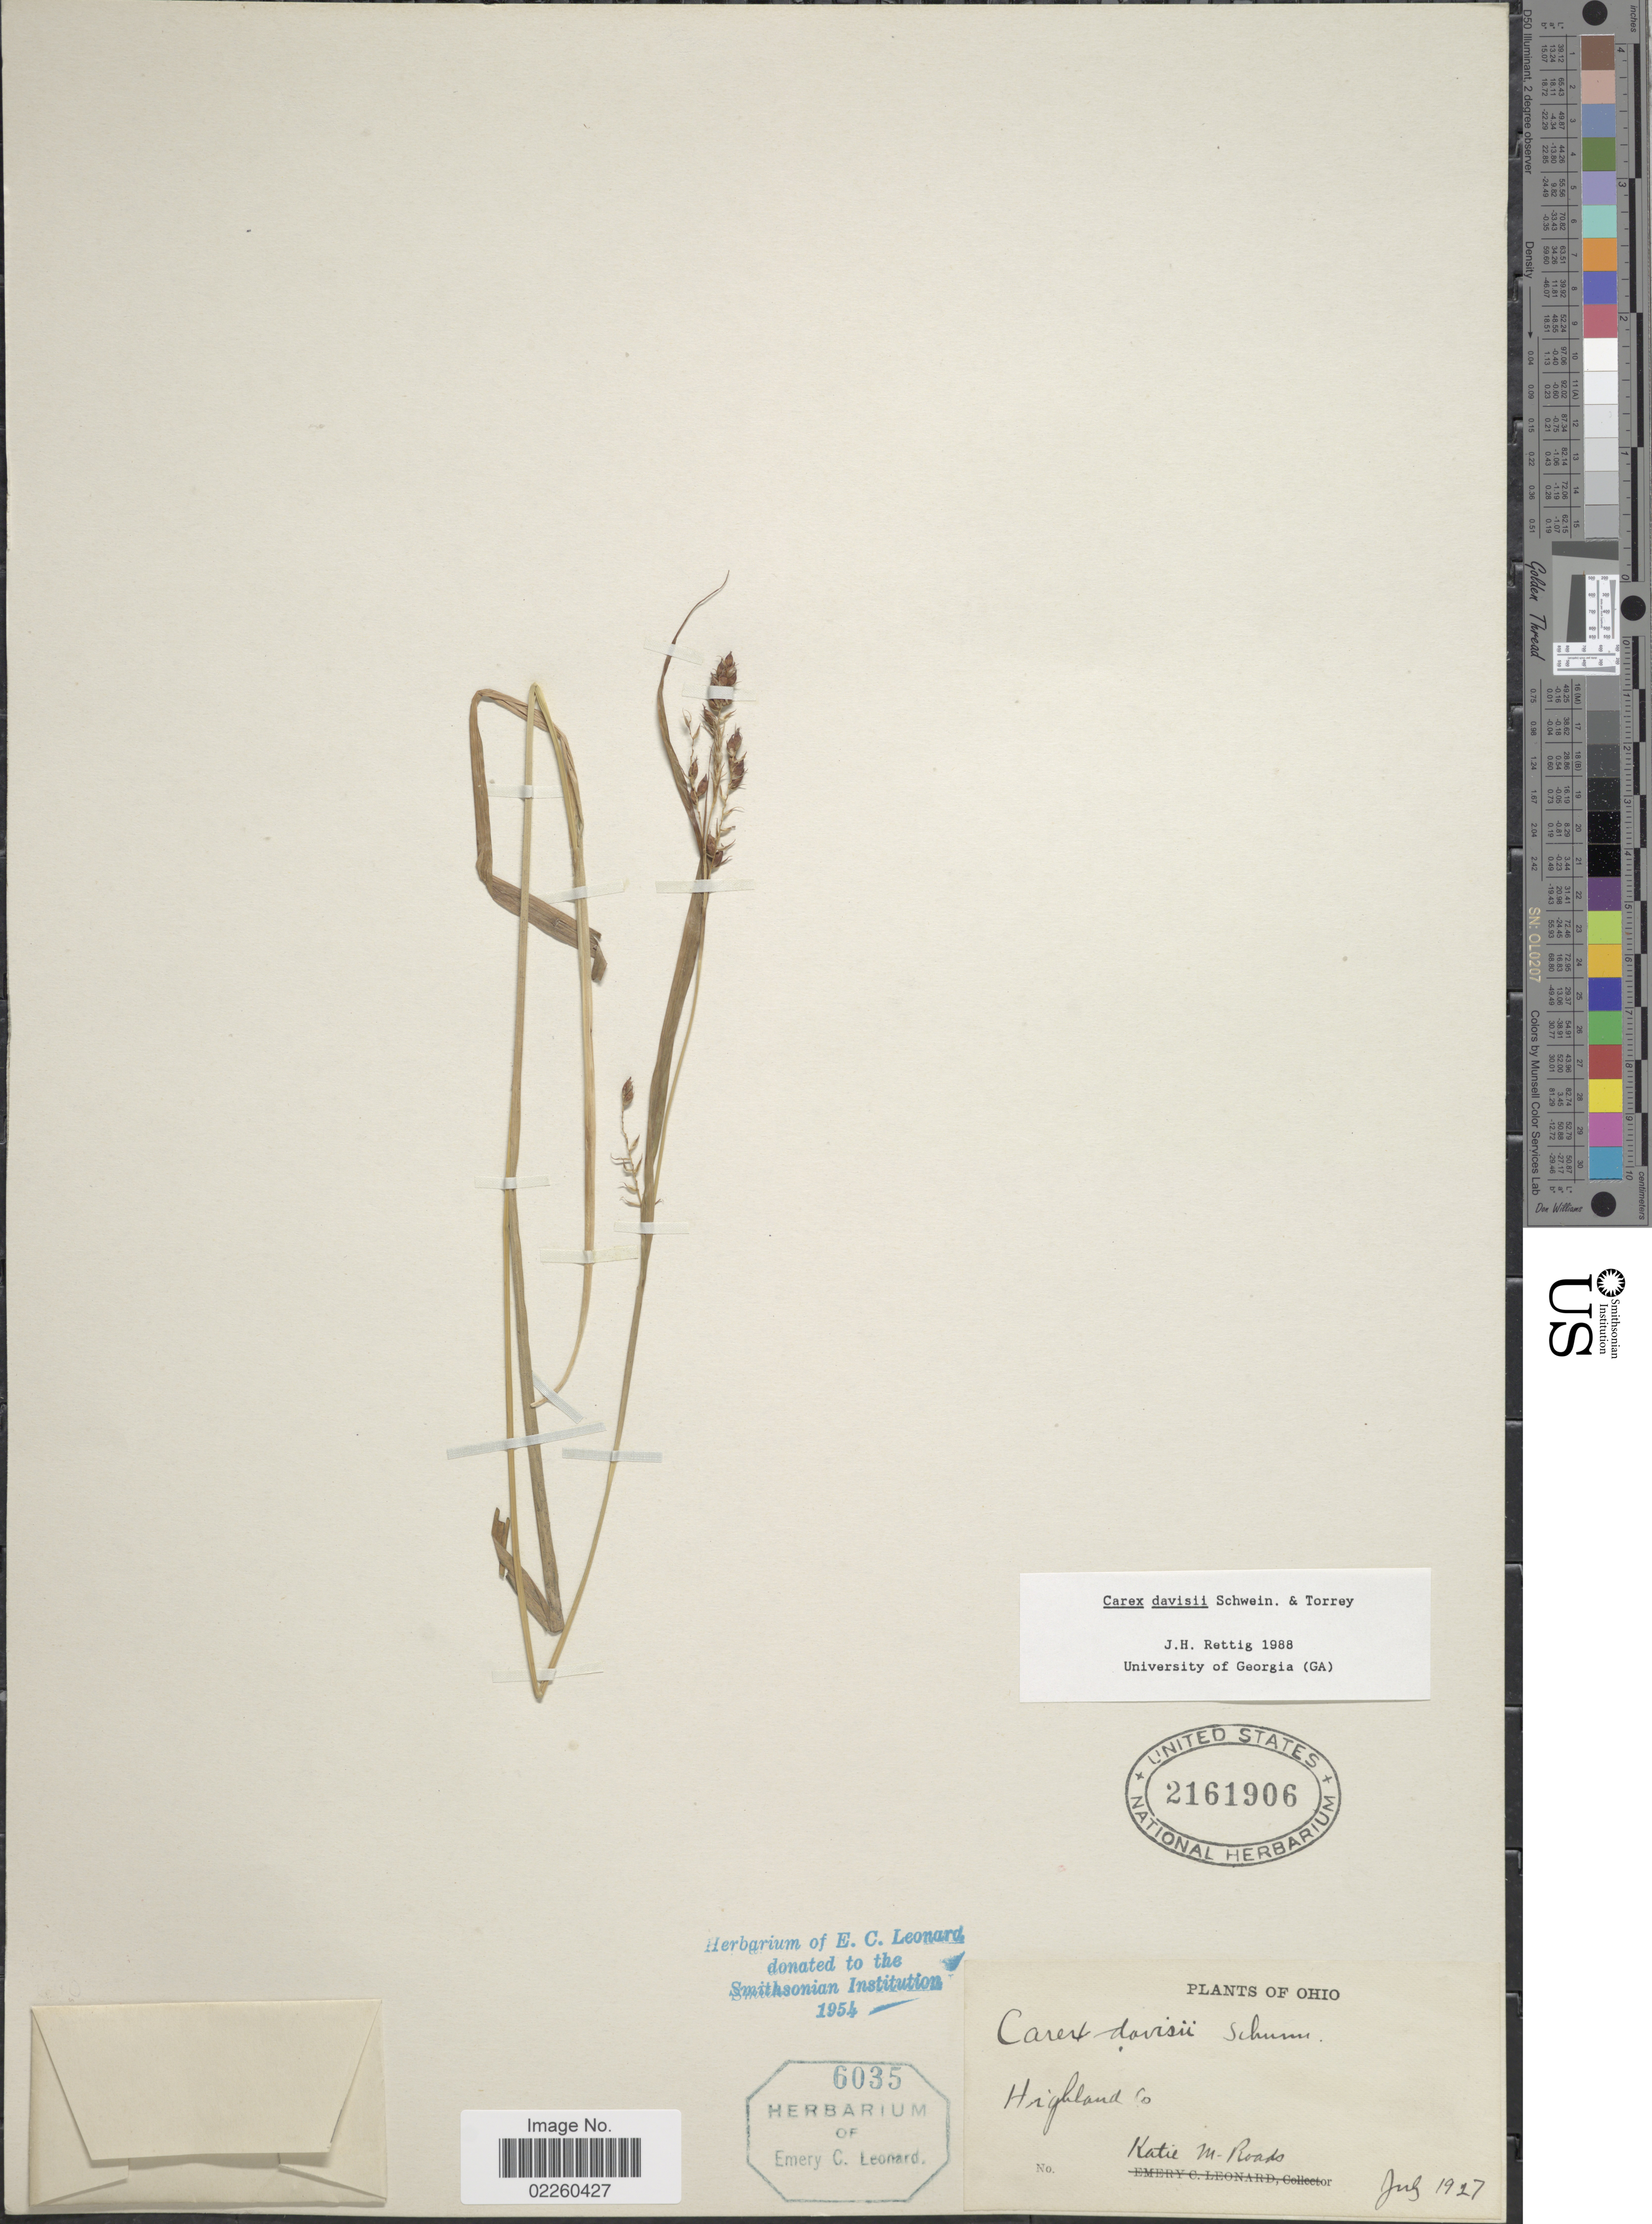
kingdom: Plantae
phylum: Tracheophyta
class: Liliopsida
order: Poales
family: Cyperaceae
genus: Carex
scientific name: Carex davisii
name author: Schwein. & Torr.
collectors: K. Roads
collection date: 1927-07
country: United States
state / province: Ohio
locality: Highland Co.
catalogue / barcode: US 2161906